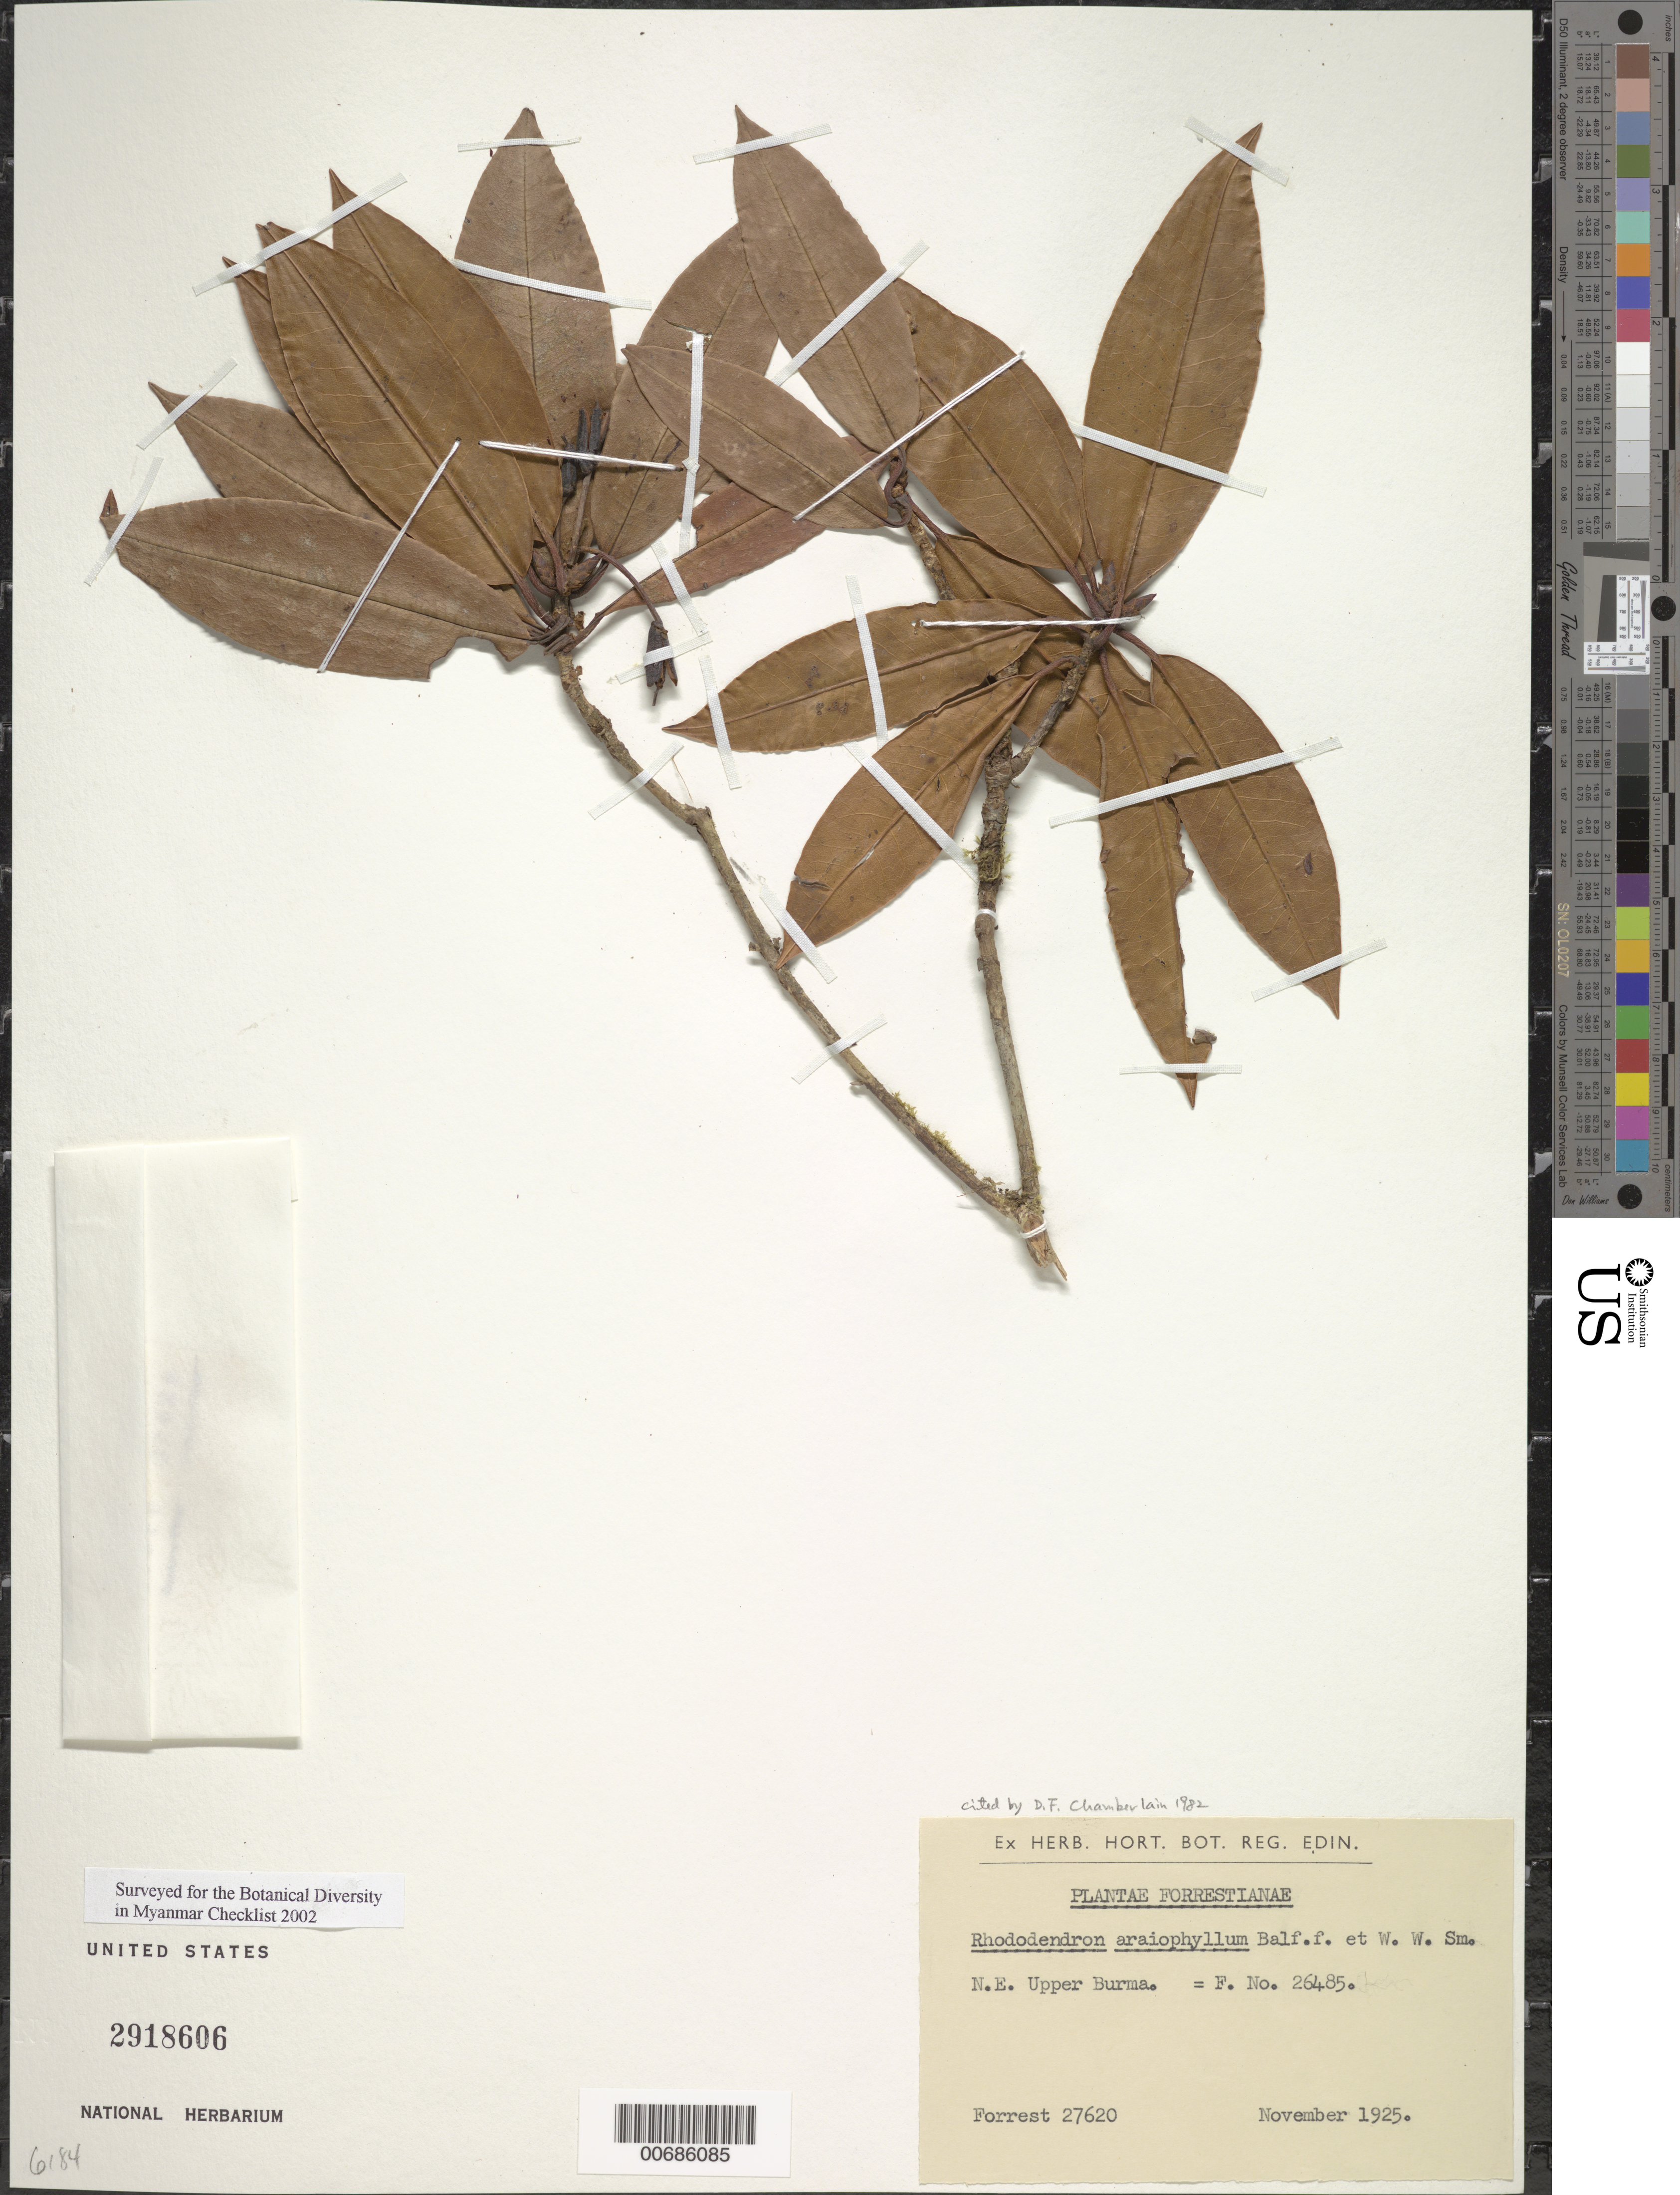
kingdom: Plantae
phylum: Tracheophyta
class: Magnoliopsida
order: Ericales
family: Ericaceae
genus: Rhododendron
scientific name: Rhododendron araiophyllum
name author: Balf. f. & W.W. Sm.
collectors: G. Forrest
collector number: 27620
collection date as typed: Nov 1925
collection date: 1925-11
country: Myanmar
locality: N.E. Upper Burma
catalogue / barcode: US 2918606